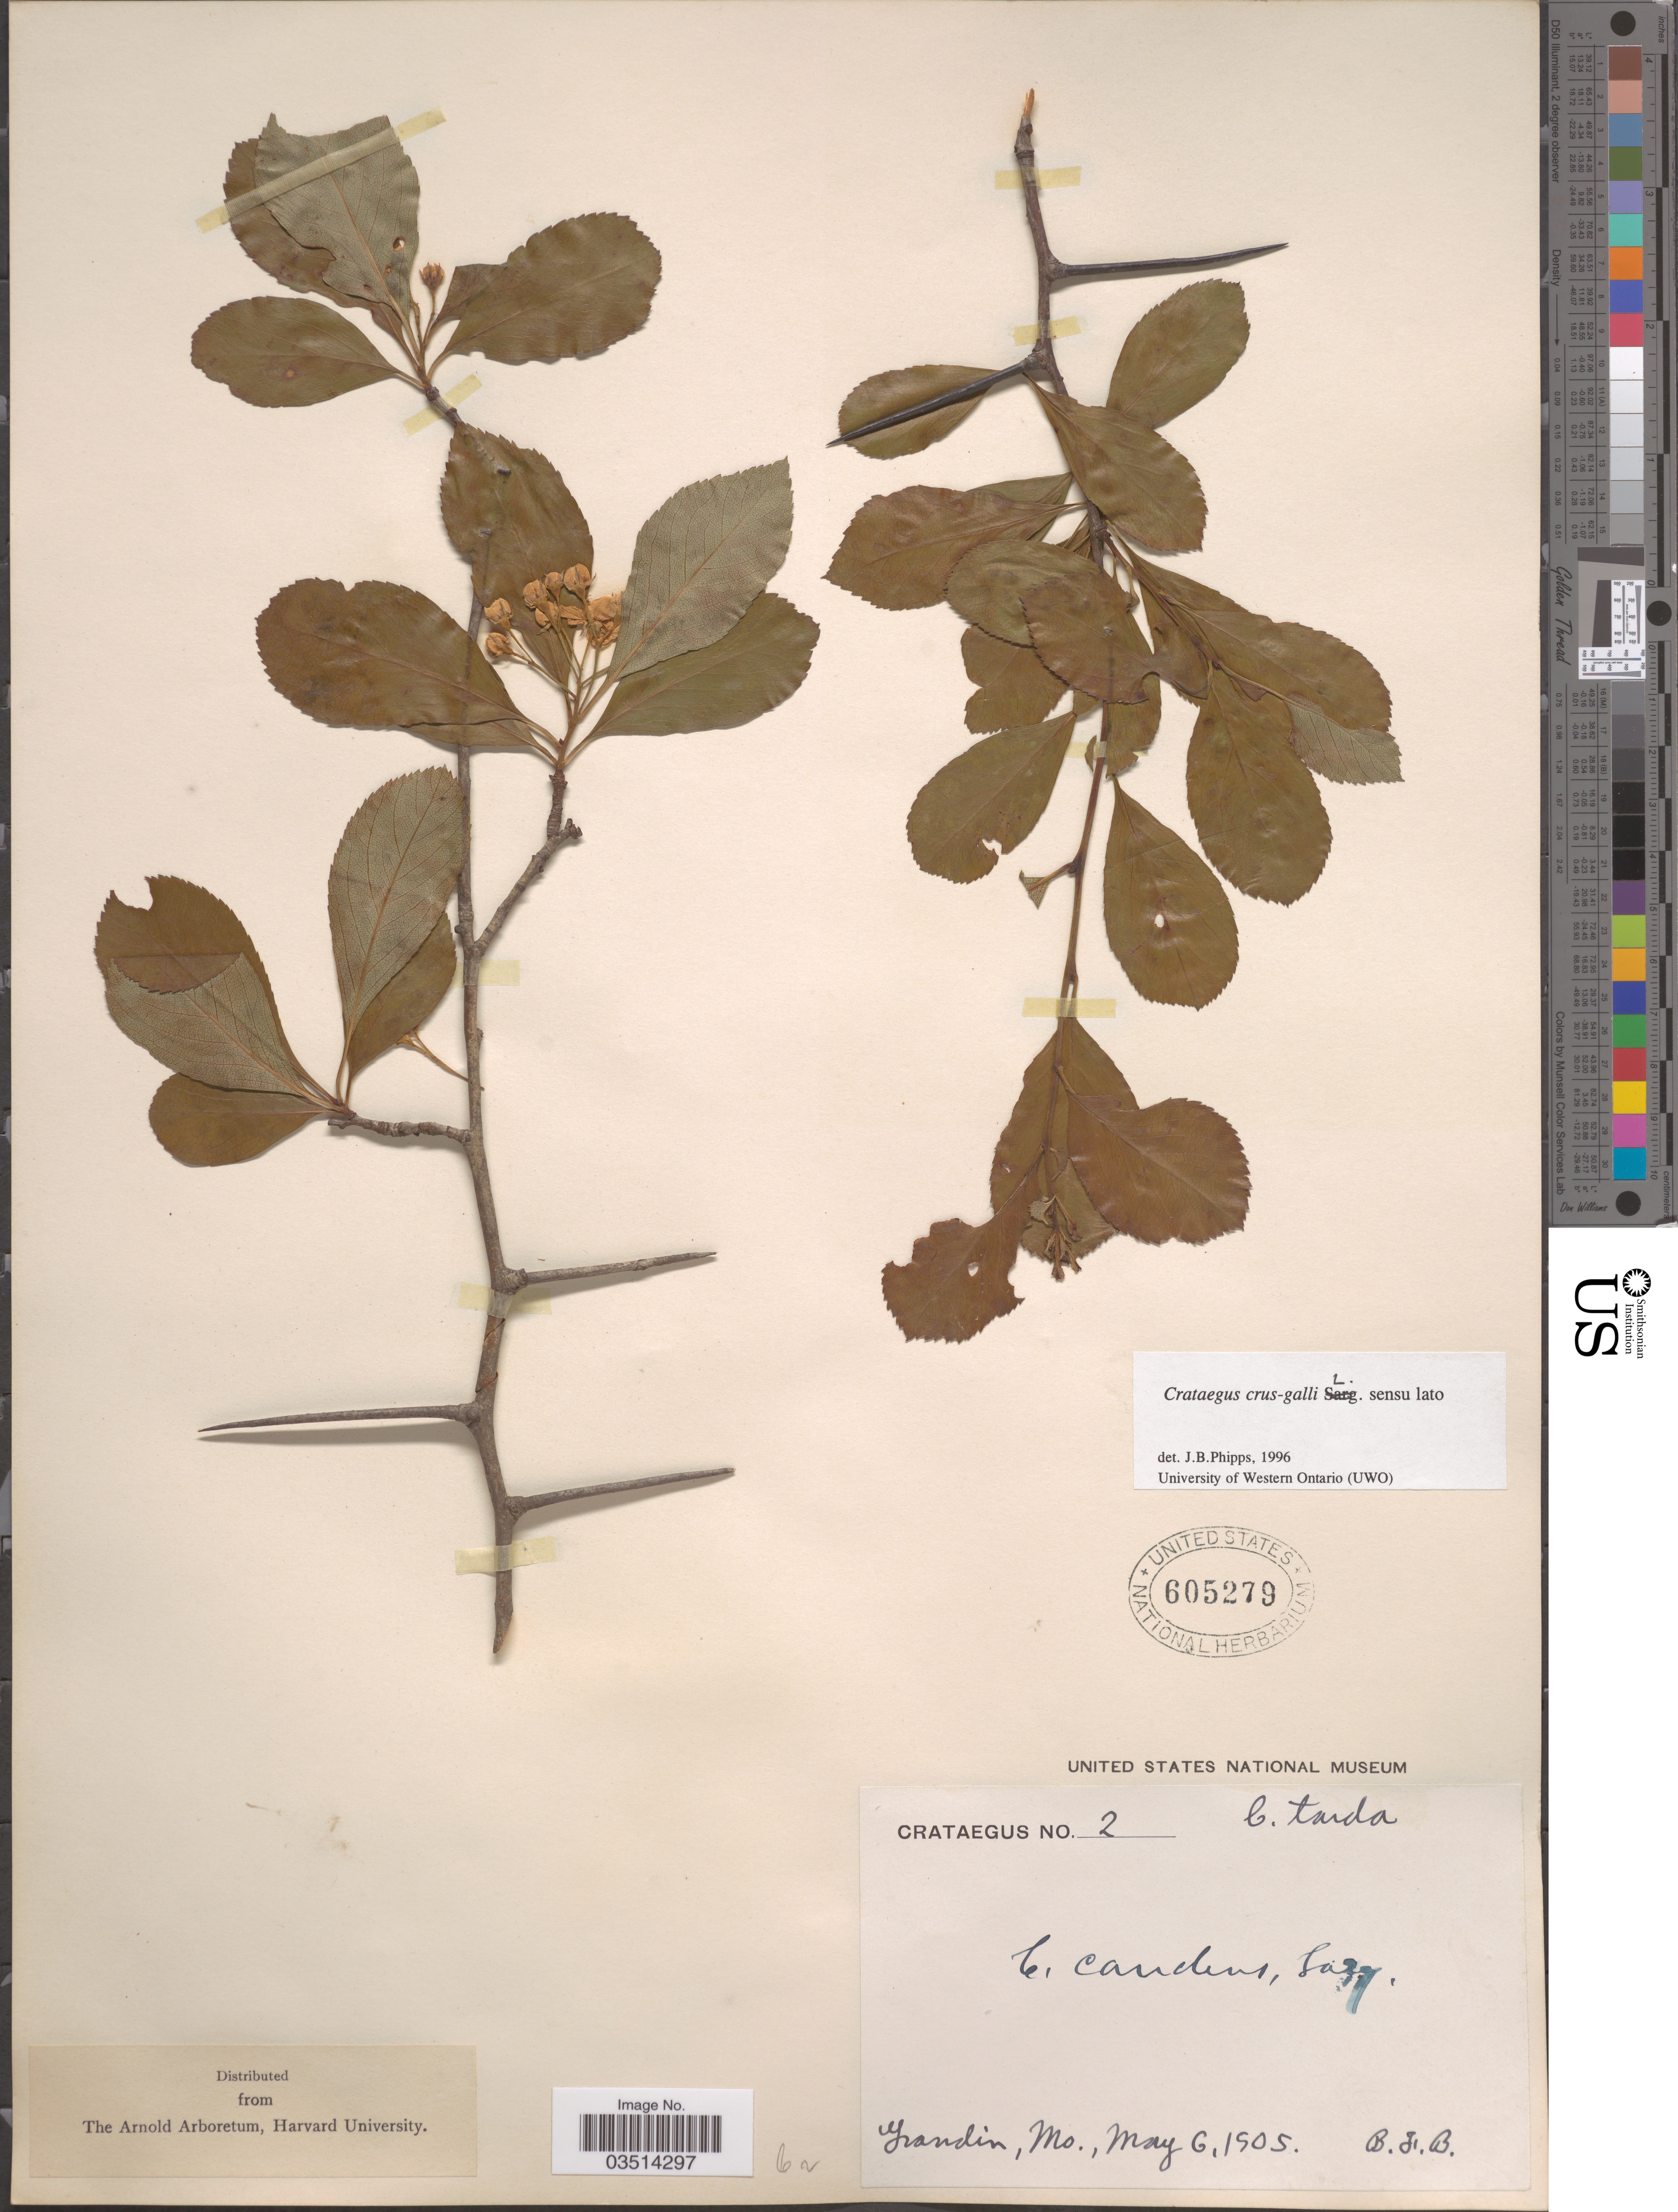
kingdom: Plantae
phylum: Tracheophyta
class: Magnoliopsida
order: Rosales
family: Rosaceae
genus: Crataegus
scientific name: Crataegus crus-galli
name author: L.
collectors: B. F. B.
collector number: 2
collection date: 1905-05-06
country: United States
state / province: Missouri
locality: Grandin.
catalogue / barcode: US 605279